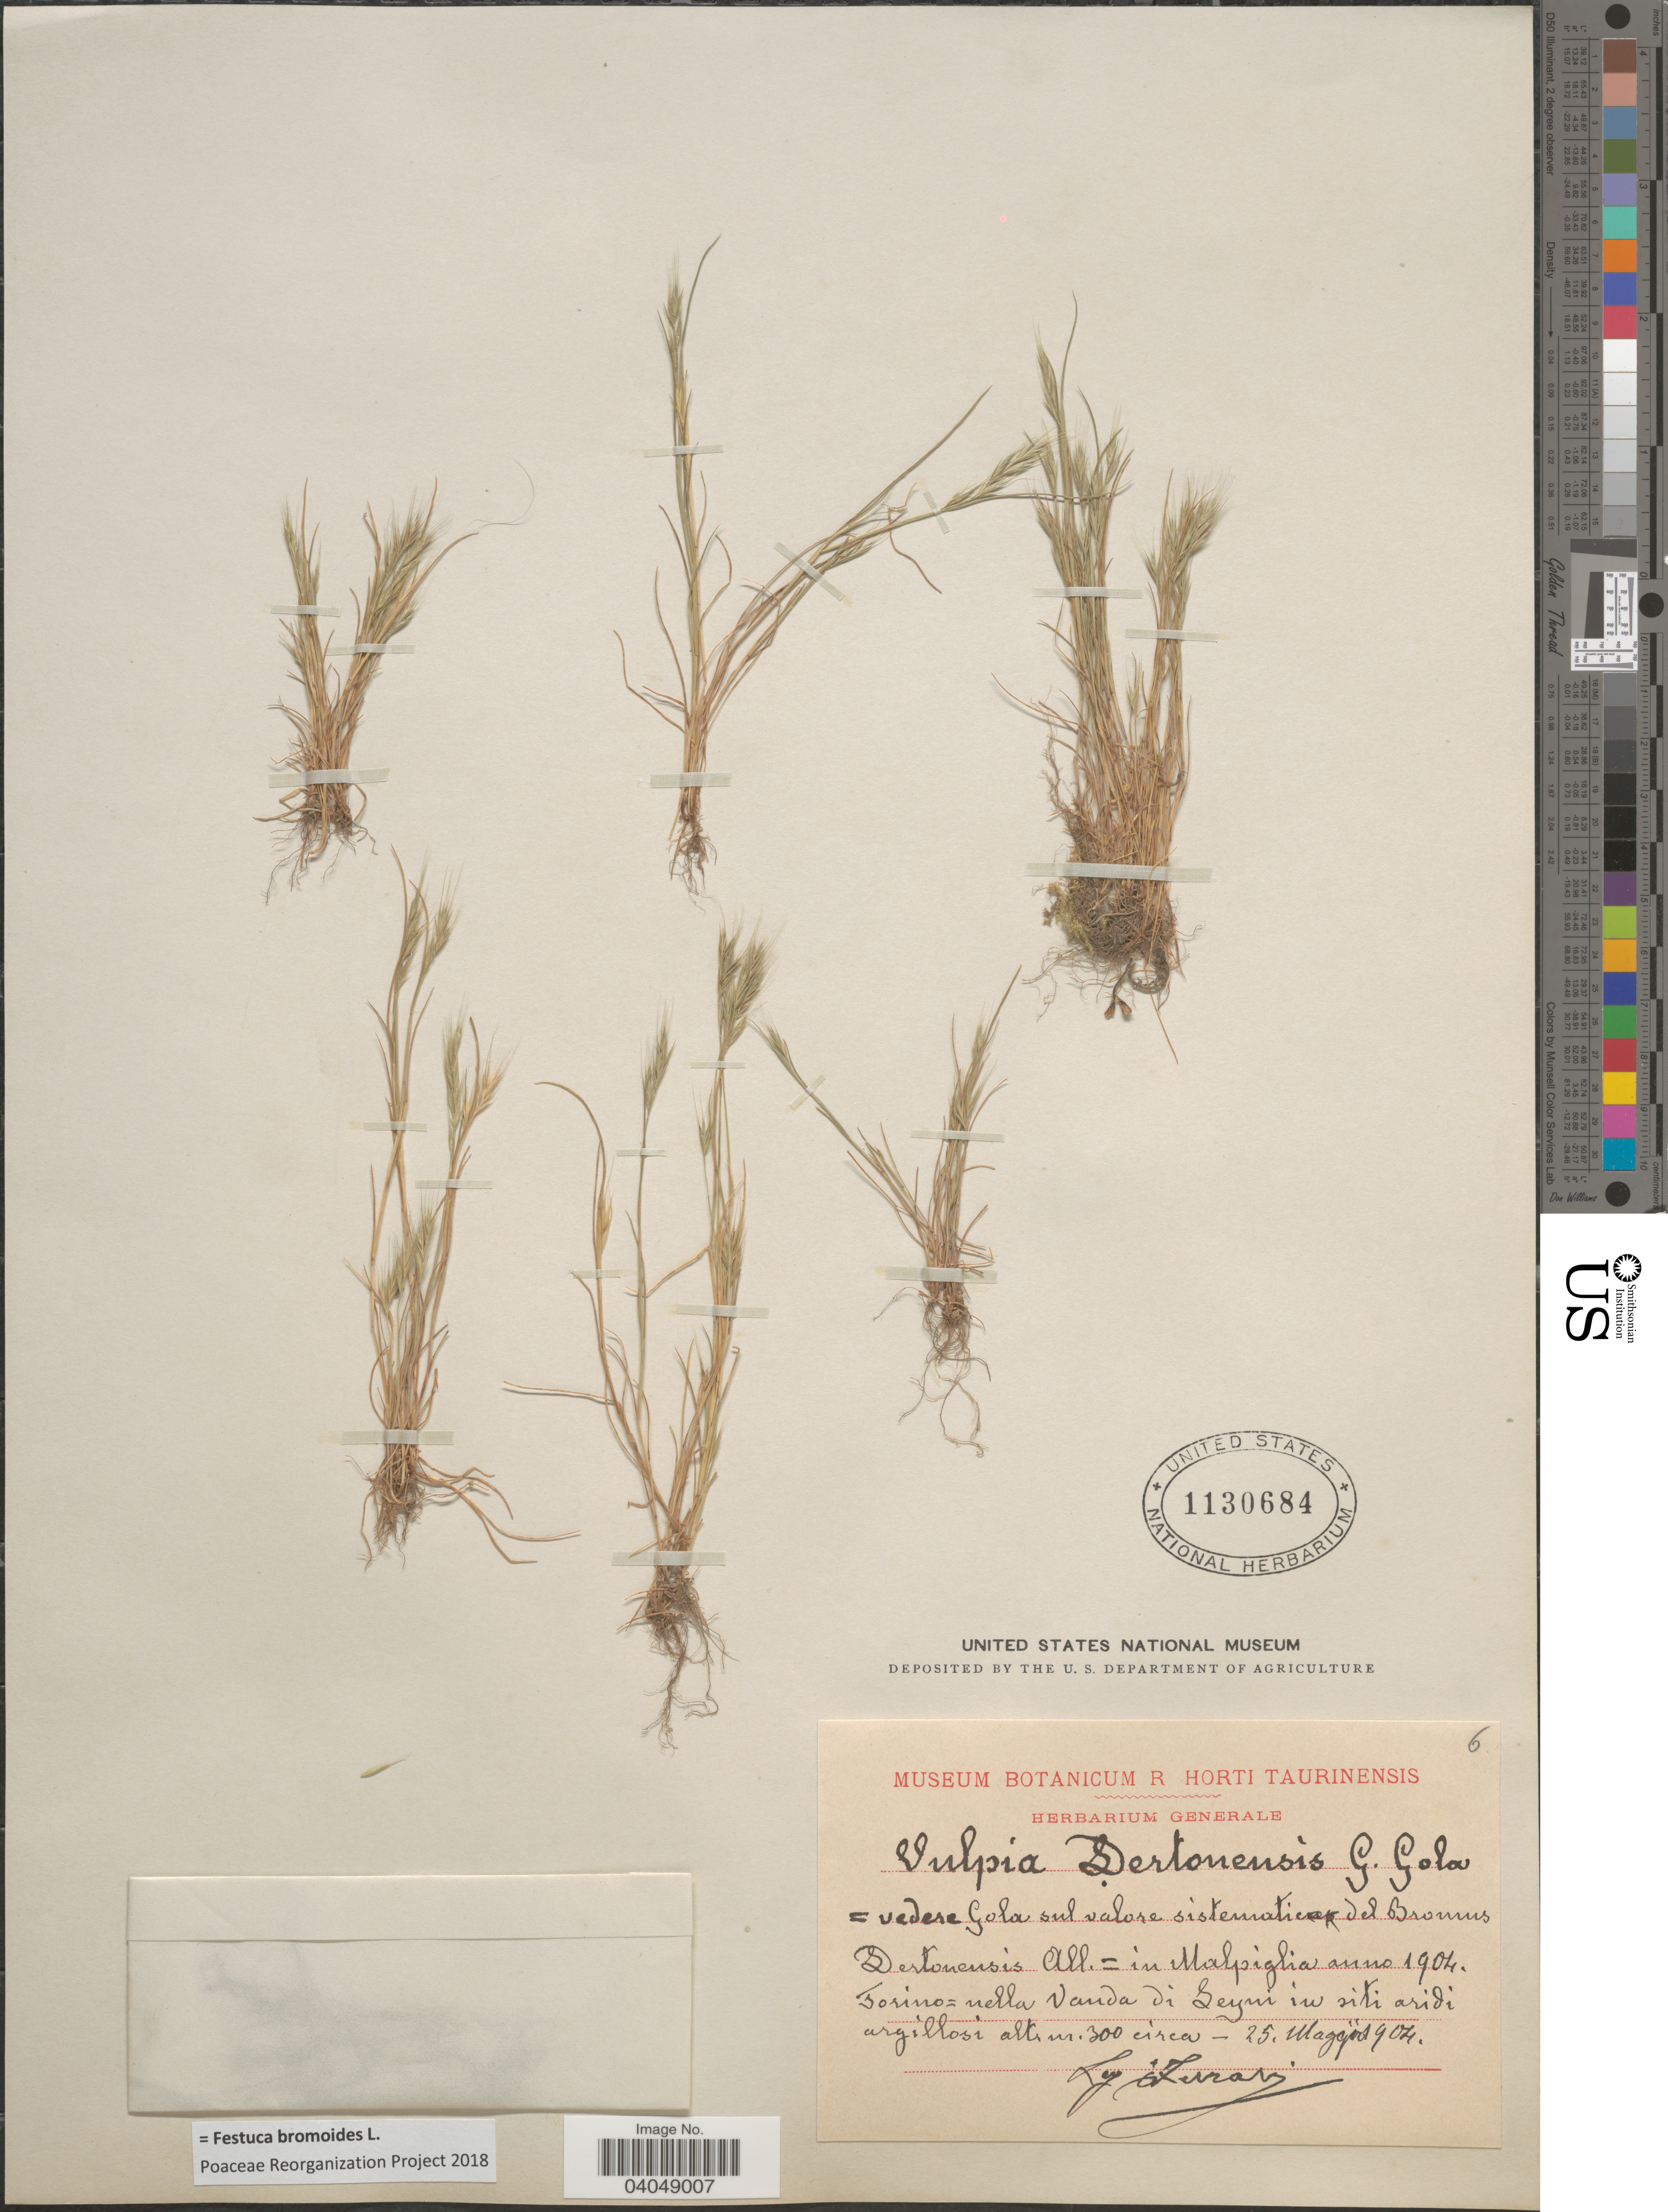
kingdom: Plantae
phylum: Tracheophyta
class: Liliopsida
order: Poales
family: Poaceae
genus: Festuca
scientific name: Festuca bromoides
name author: L.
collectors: Ferrari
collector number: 6?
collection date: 1904-05-25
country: Italy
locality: Dertonensis All.= in Malpiglia. Torino - nella Vauda di Leyni in siti aridi argillosi altim.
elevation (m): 300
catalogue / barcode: US 1130684